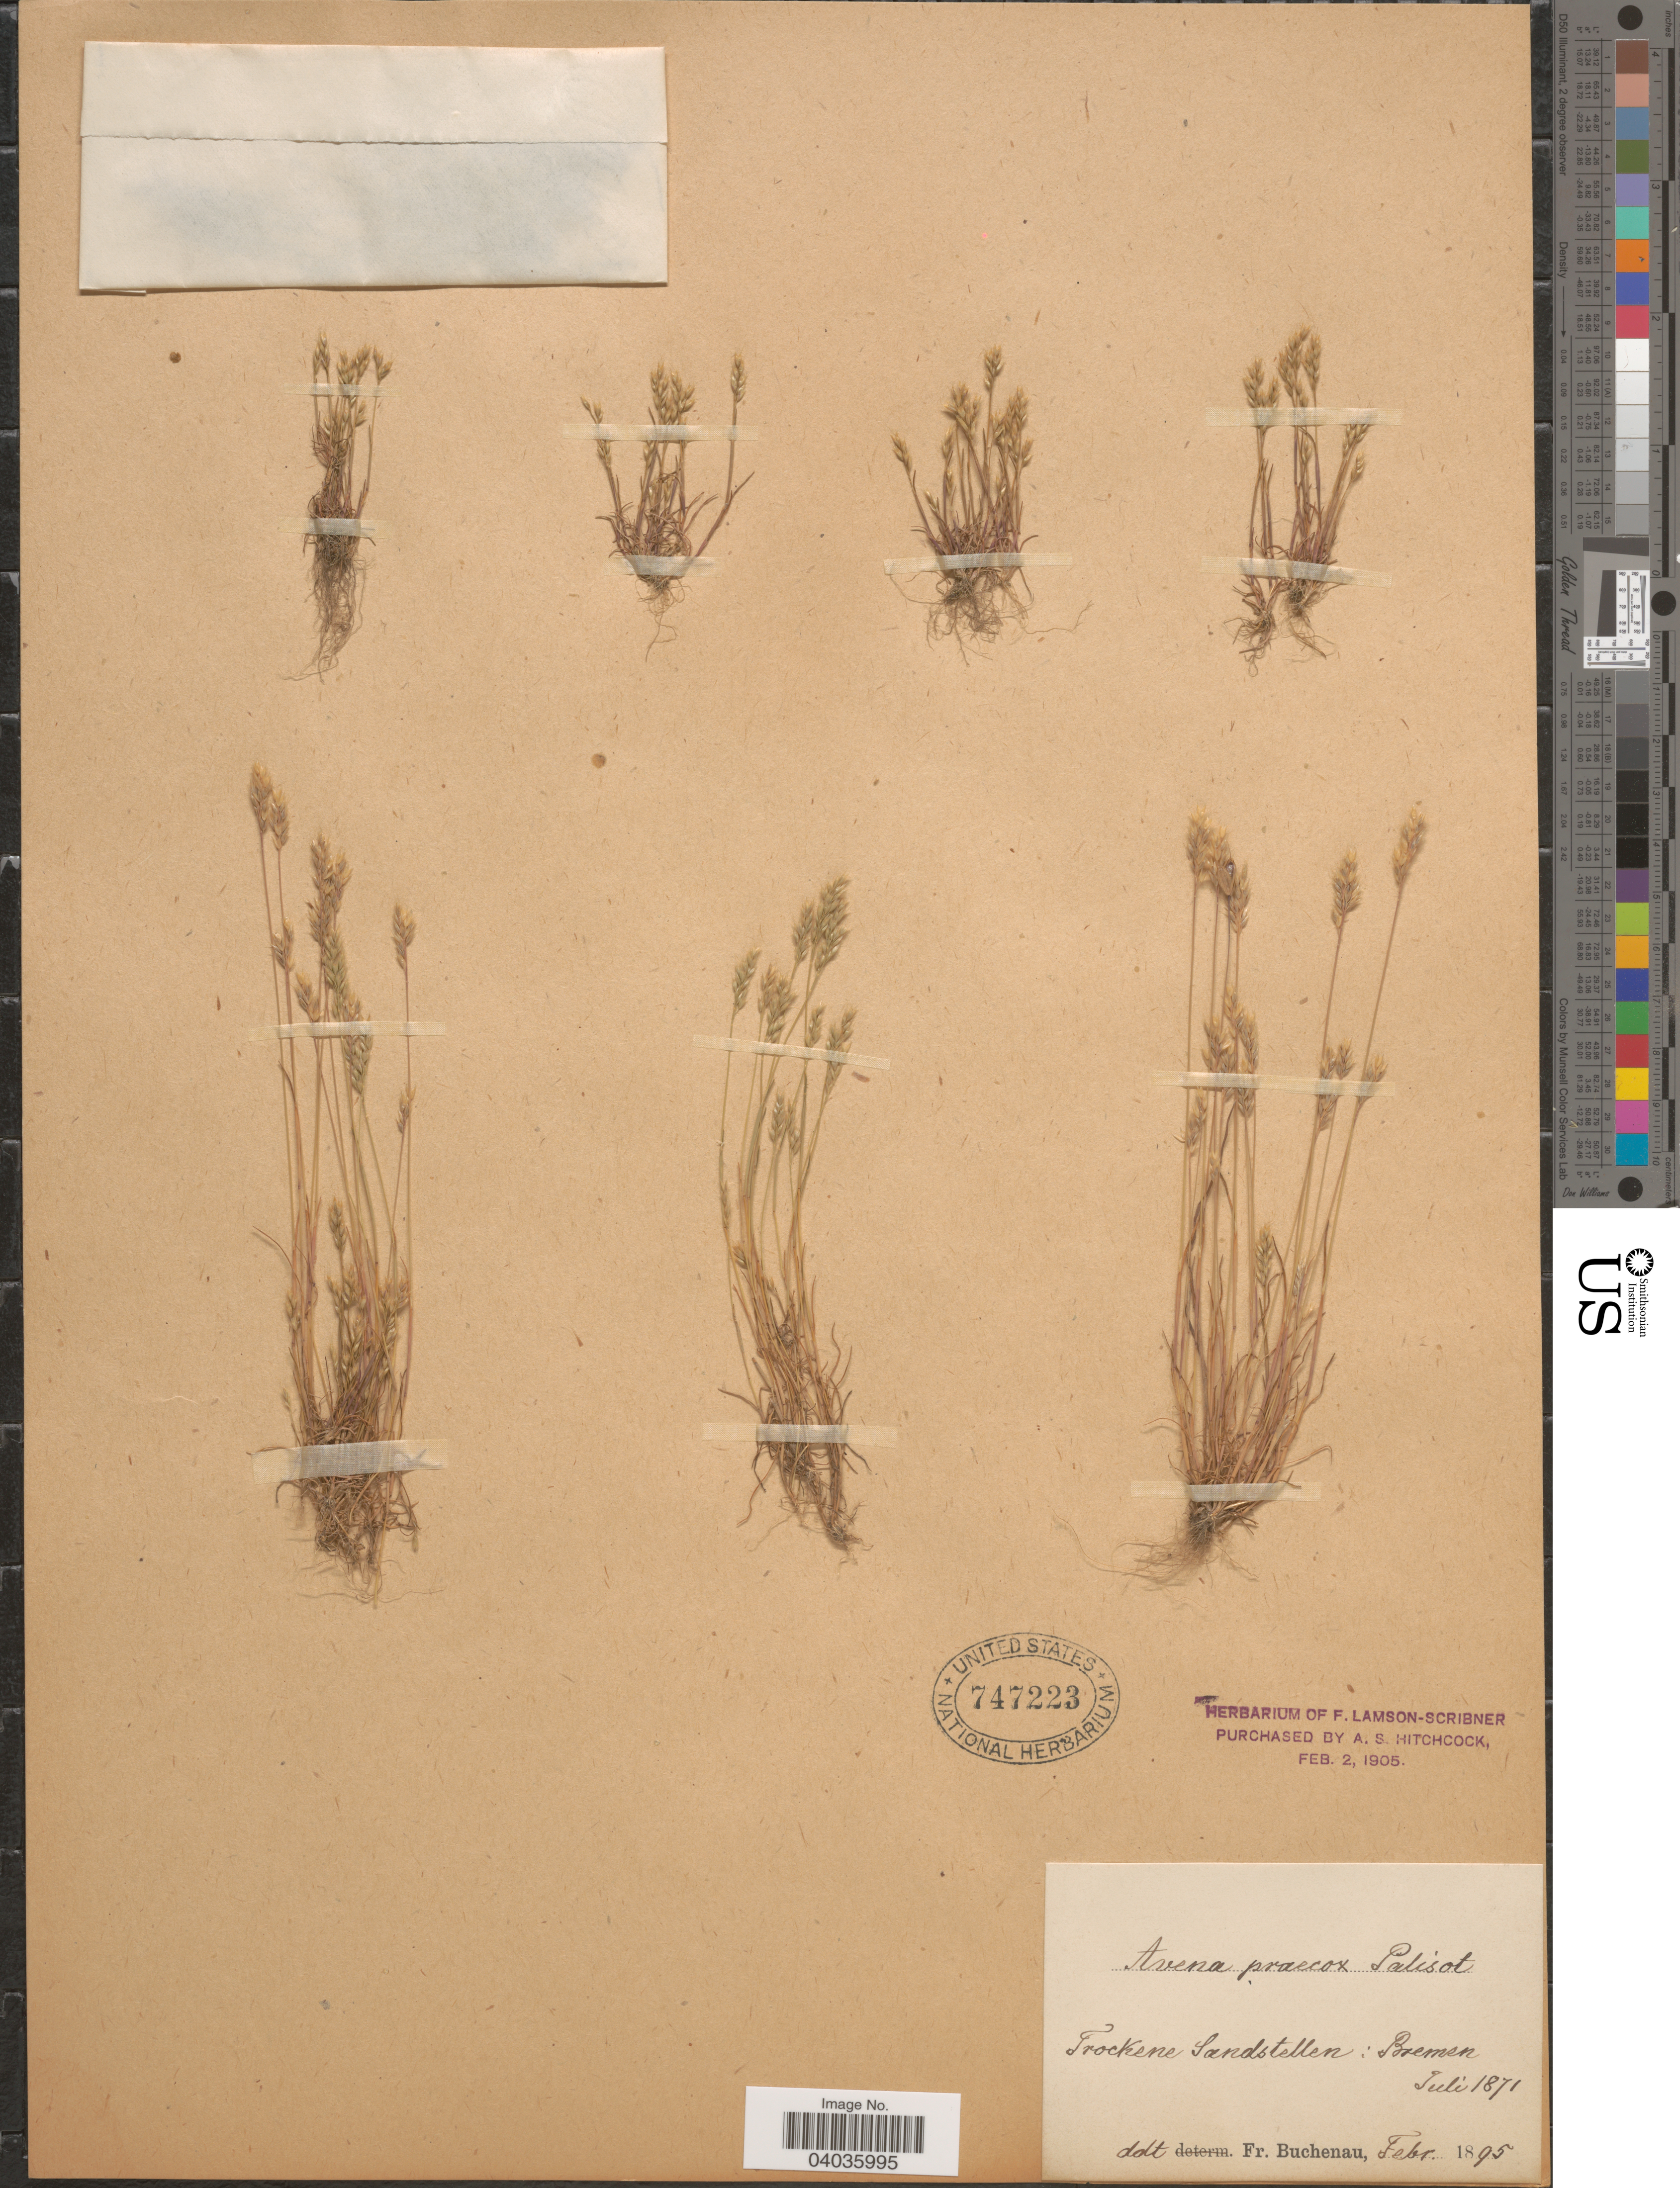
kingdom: Plantae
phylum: Tracheophyta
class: Liliopsida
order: Poales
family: Poaceae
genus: Aira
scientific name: Aira praecox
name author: L.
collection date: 1871-07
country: Germany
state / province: Bremen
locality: Frockene Sandstellen.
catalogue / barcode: US 747223